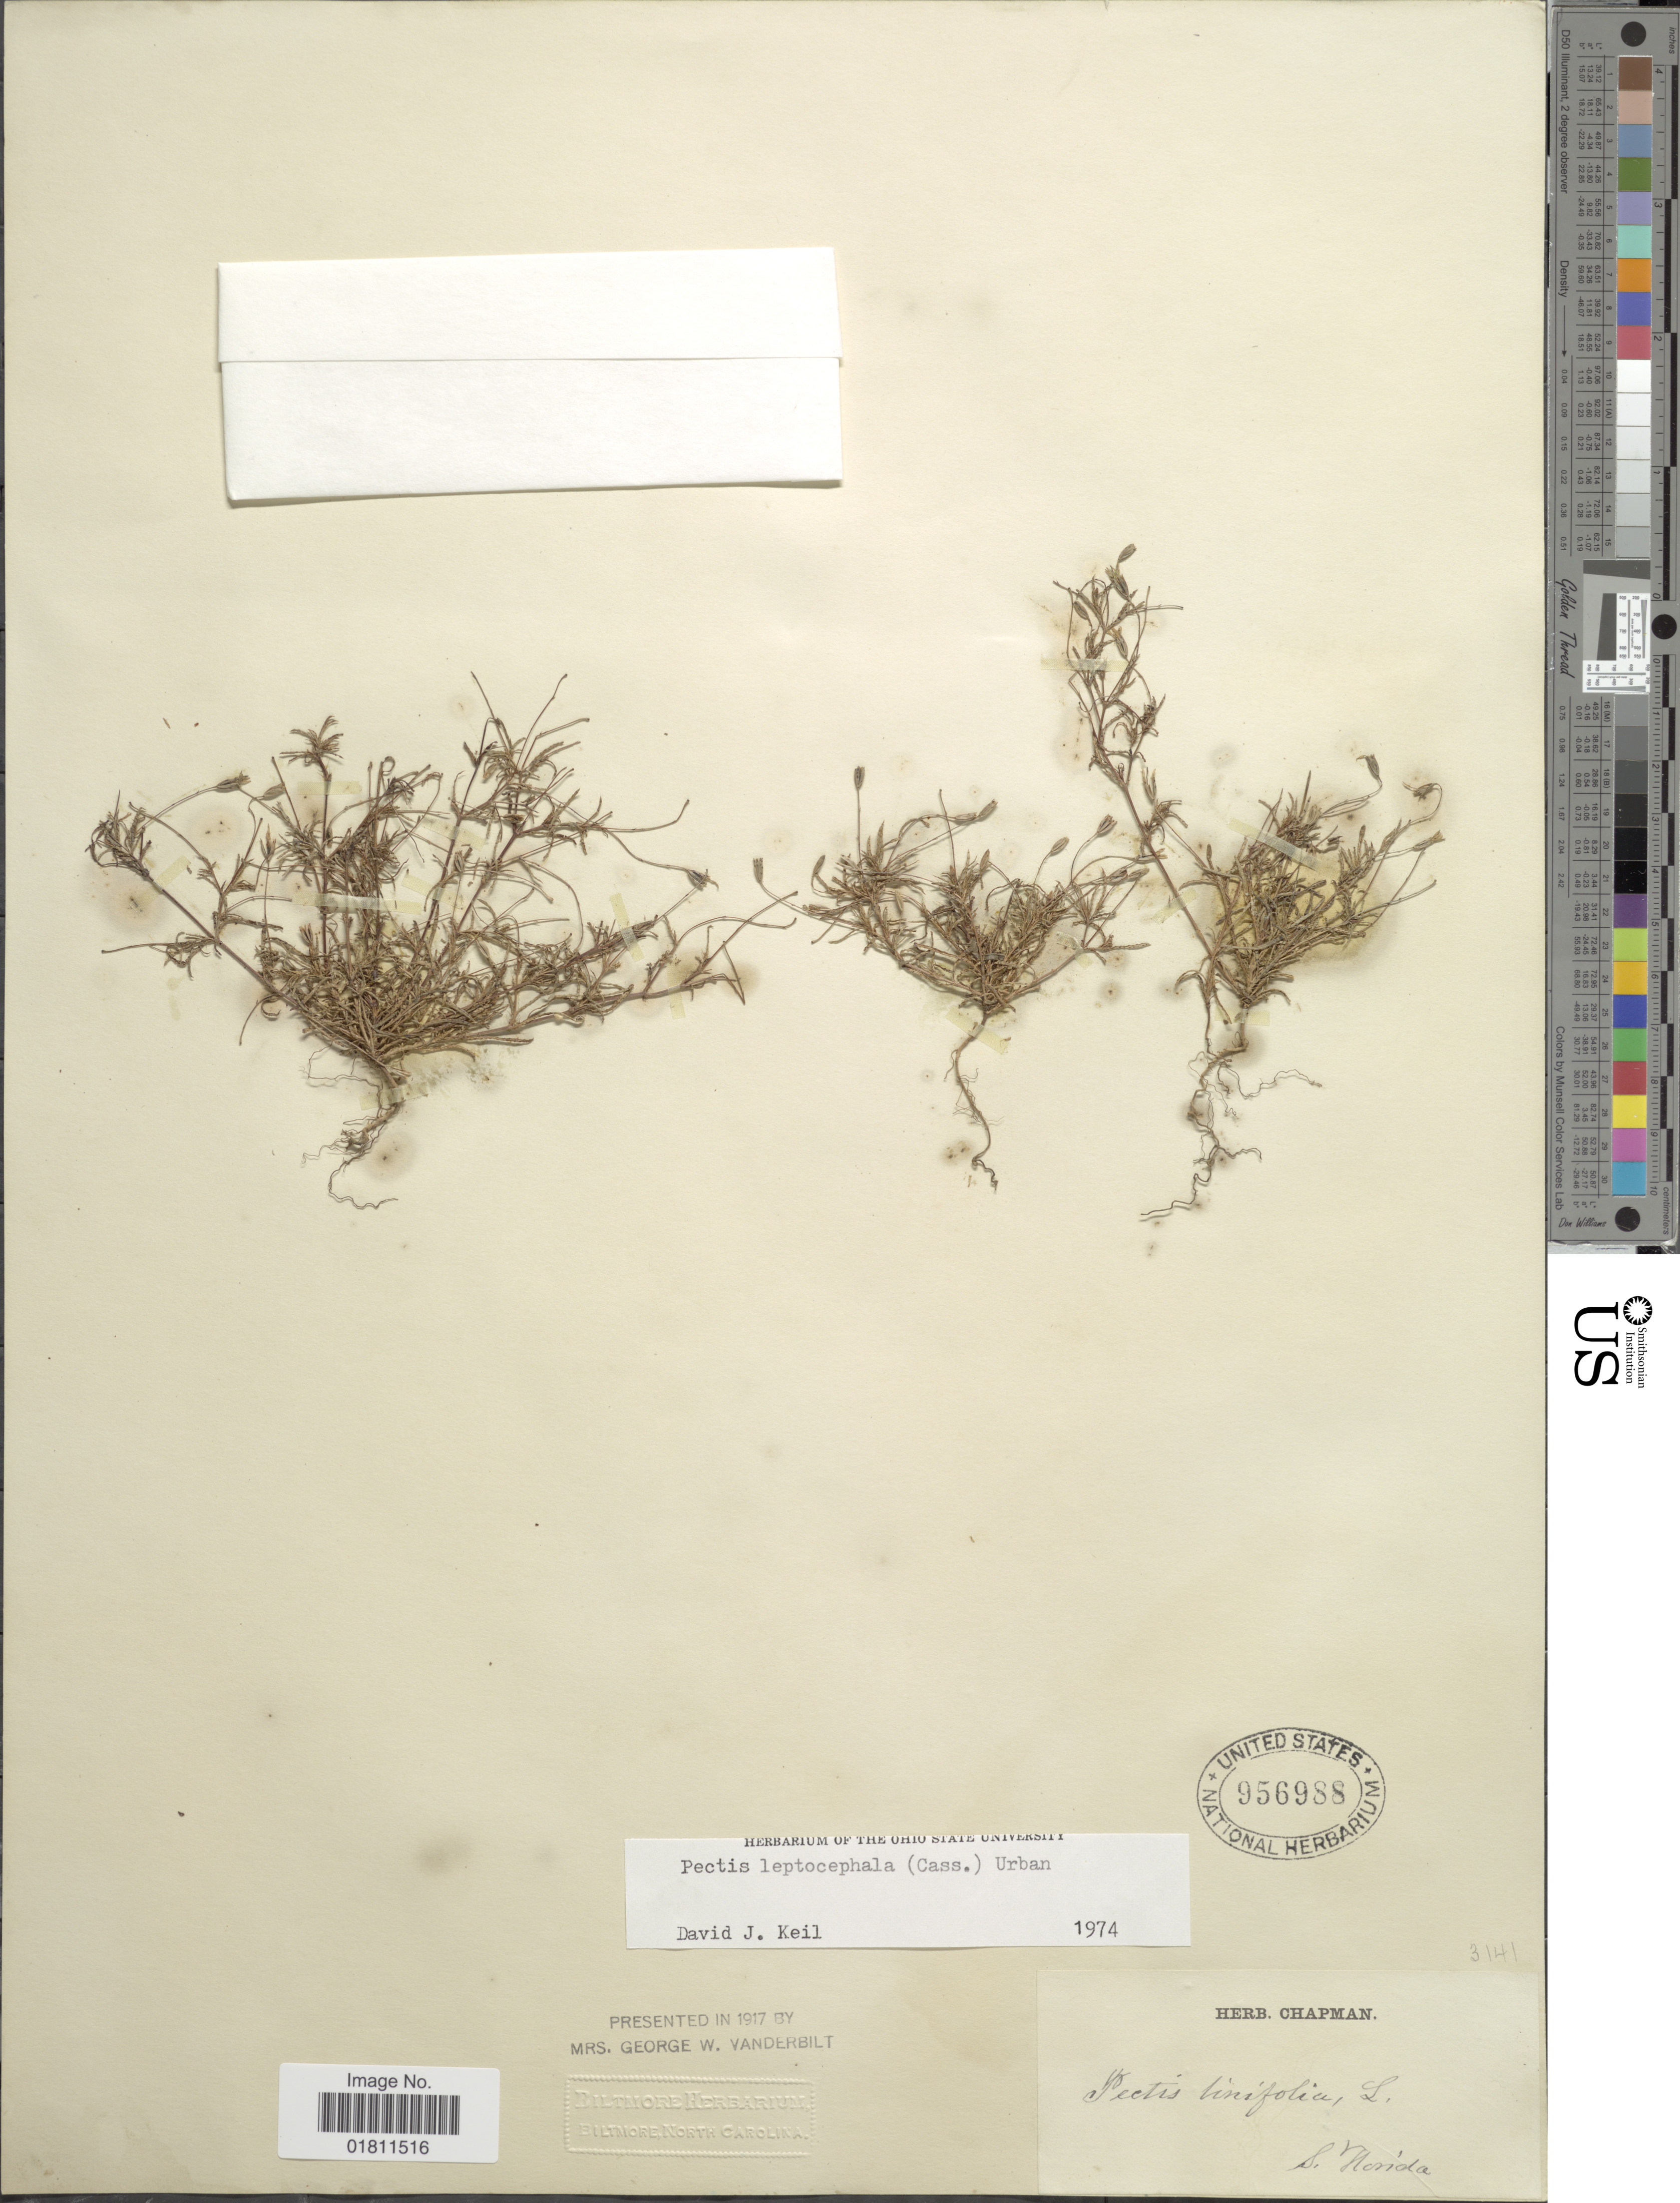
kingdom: Plantae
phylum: Tracheophyta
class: Magnoliopsida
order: Asterales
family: Asteraceae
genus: Pectis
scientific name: Pectis leptocephala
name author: (Cass.) Urb.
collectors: ex herb. Chapman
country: United States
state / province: Florida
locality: S. Florida.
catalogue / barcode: US 956988